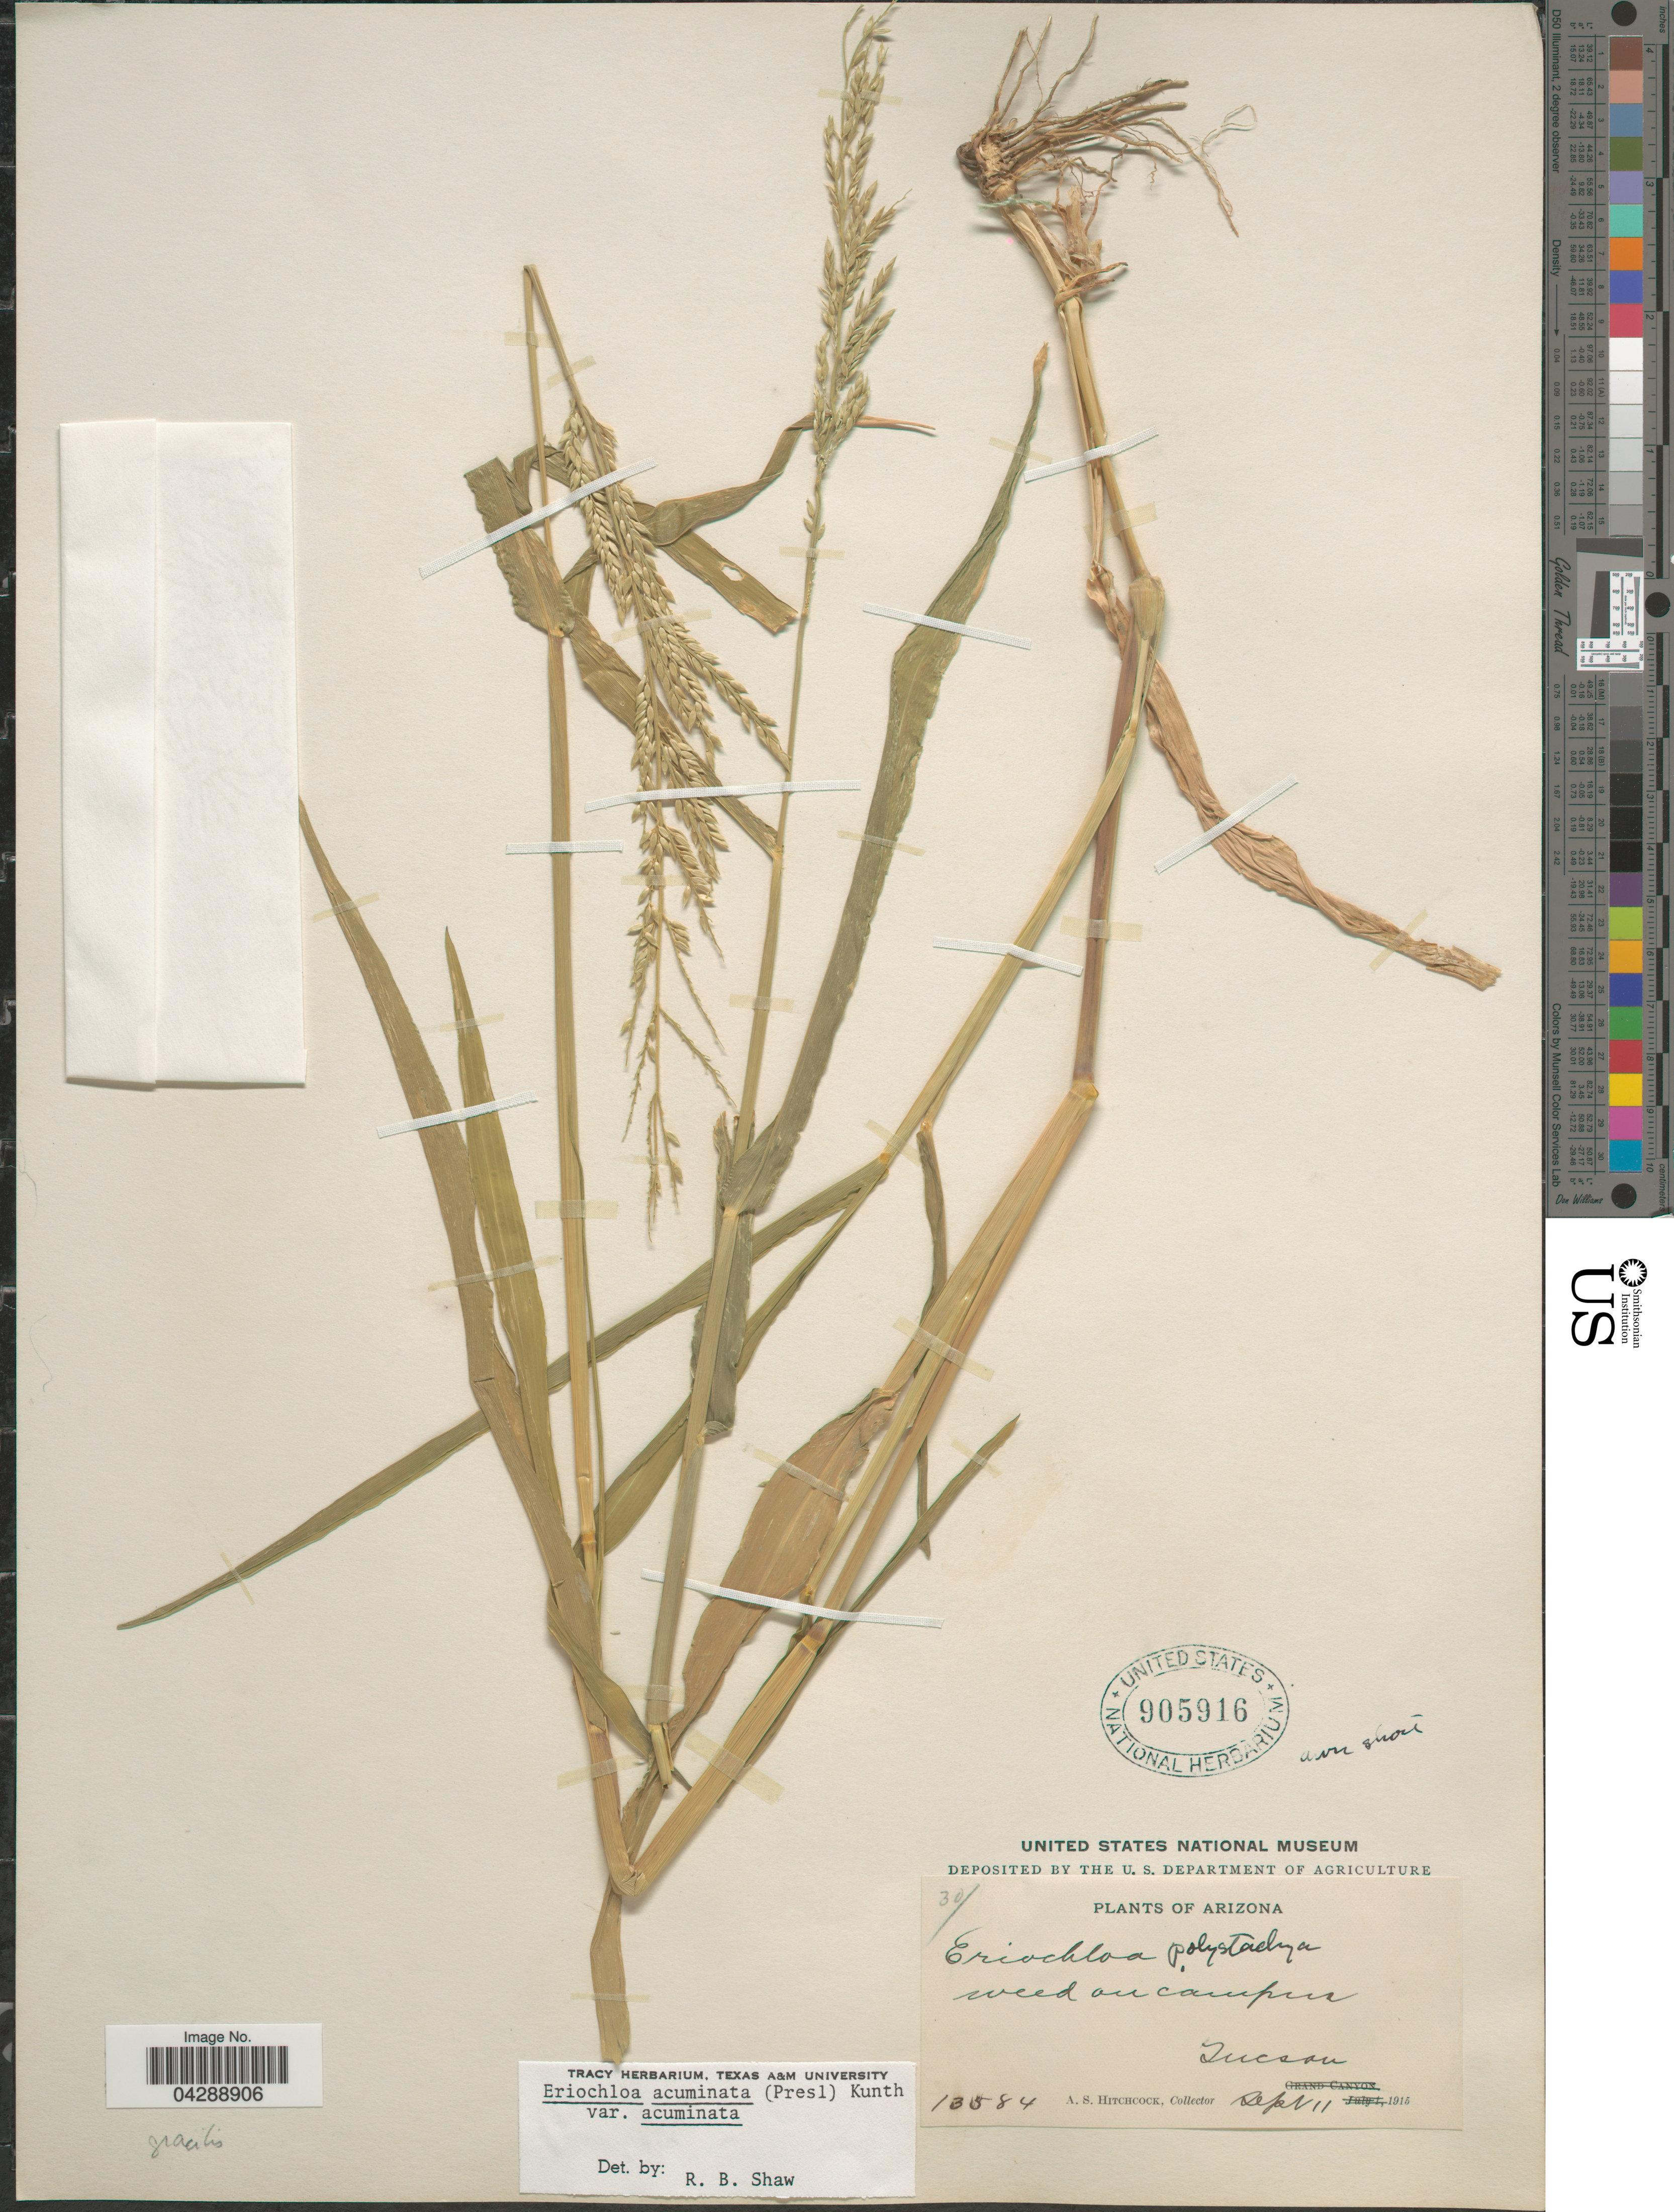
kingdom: Plantae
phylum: Tracheophyta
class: Liliopsida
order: Poales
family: Poaceae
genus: Eriochloa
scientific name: Eriochloa acuminata var. acuminata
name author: (J. Presl) Kunth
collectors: A. S. Hitchcock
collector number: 13584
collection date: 1915-09-11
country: United States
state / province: Arizona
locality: Tucson.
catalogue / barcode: US 905916